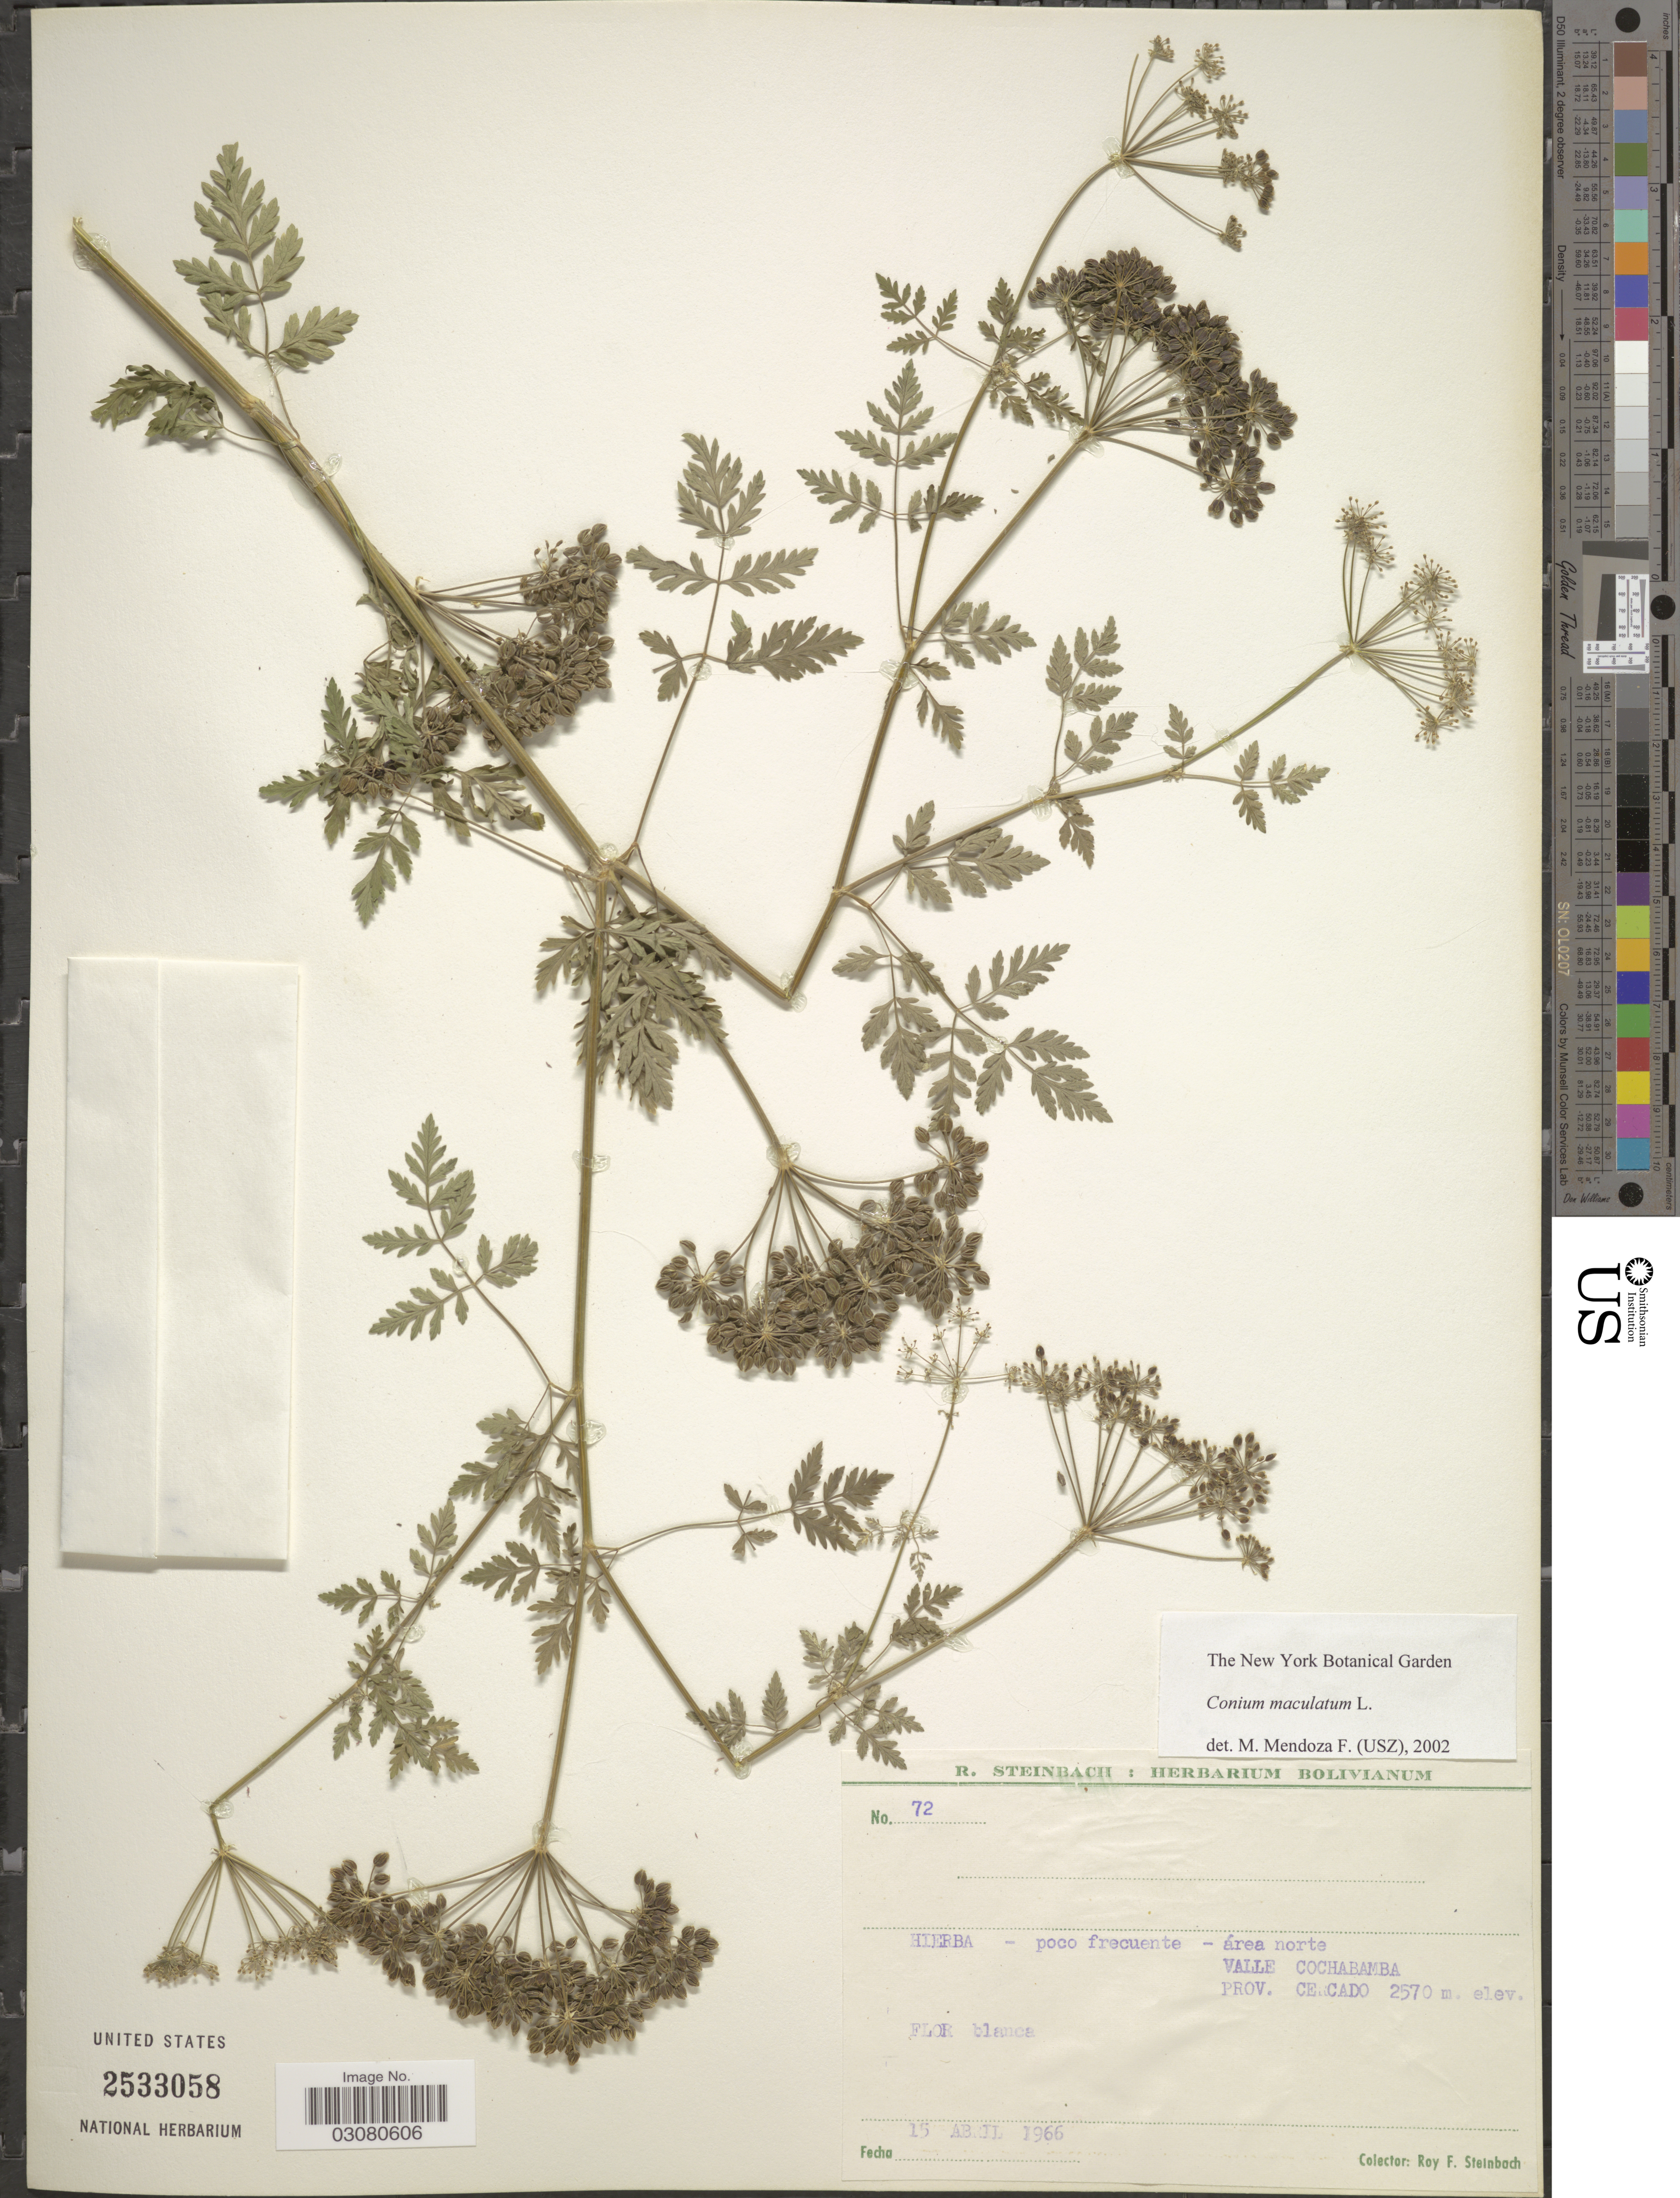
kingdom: Plantae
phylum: Tracheophyta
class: Magnoliopsida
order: Apiales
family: Apiaceae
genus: Conium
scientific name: Conium maculatum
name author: L.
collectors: R. F. Steinbach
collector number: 72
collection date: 1966-04-13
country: Bolivia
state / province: Cochabamba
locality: Área norte. Valle Cochabamba. Prov. Cercado.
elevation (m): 2570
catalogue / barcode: US 2533058